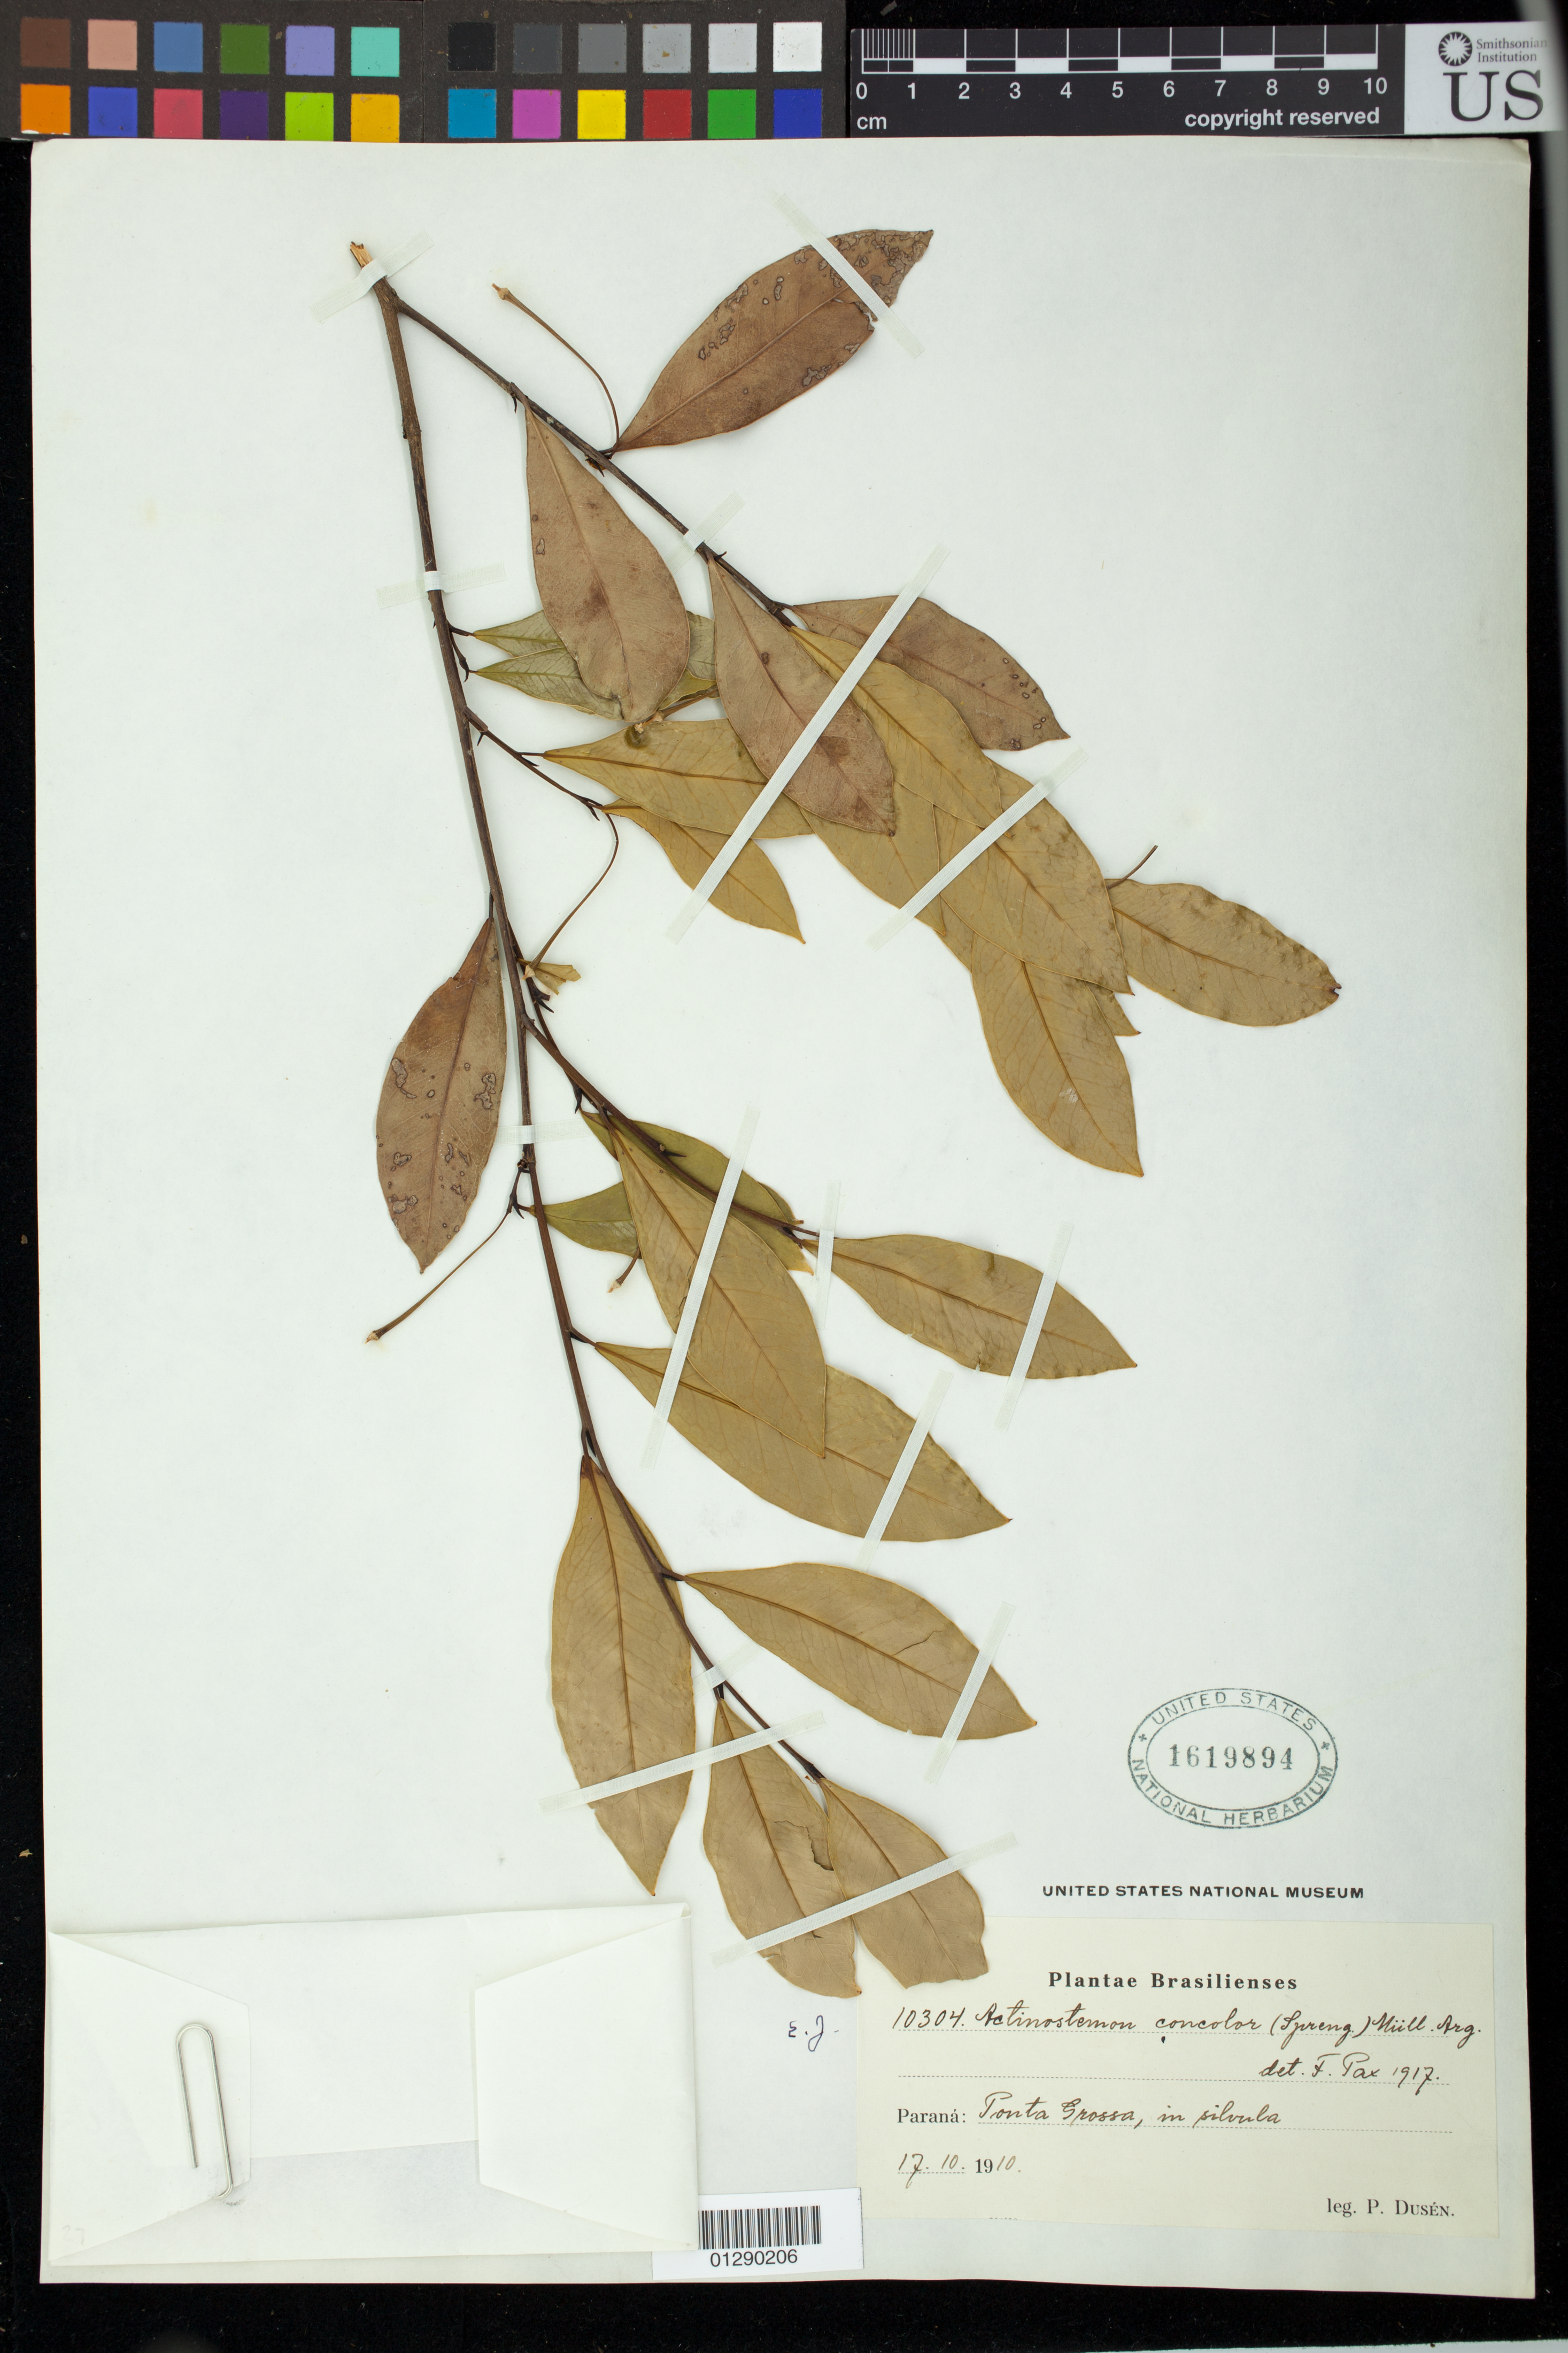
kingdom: Plantae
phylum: Tracheophyta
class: Magnoliopsida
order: Malpighiales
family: Euphorbiaceae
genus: Actinostemon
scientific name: Actinostemon concolor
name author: (Spreng.) Müll. Arg.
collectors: P. Dusén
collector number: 10304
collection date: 1910-10-17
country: Brazil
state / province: Paraná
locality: Ponta Grossa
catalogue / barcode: US 1619894